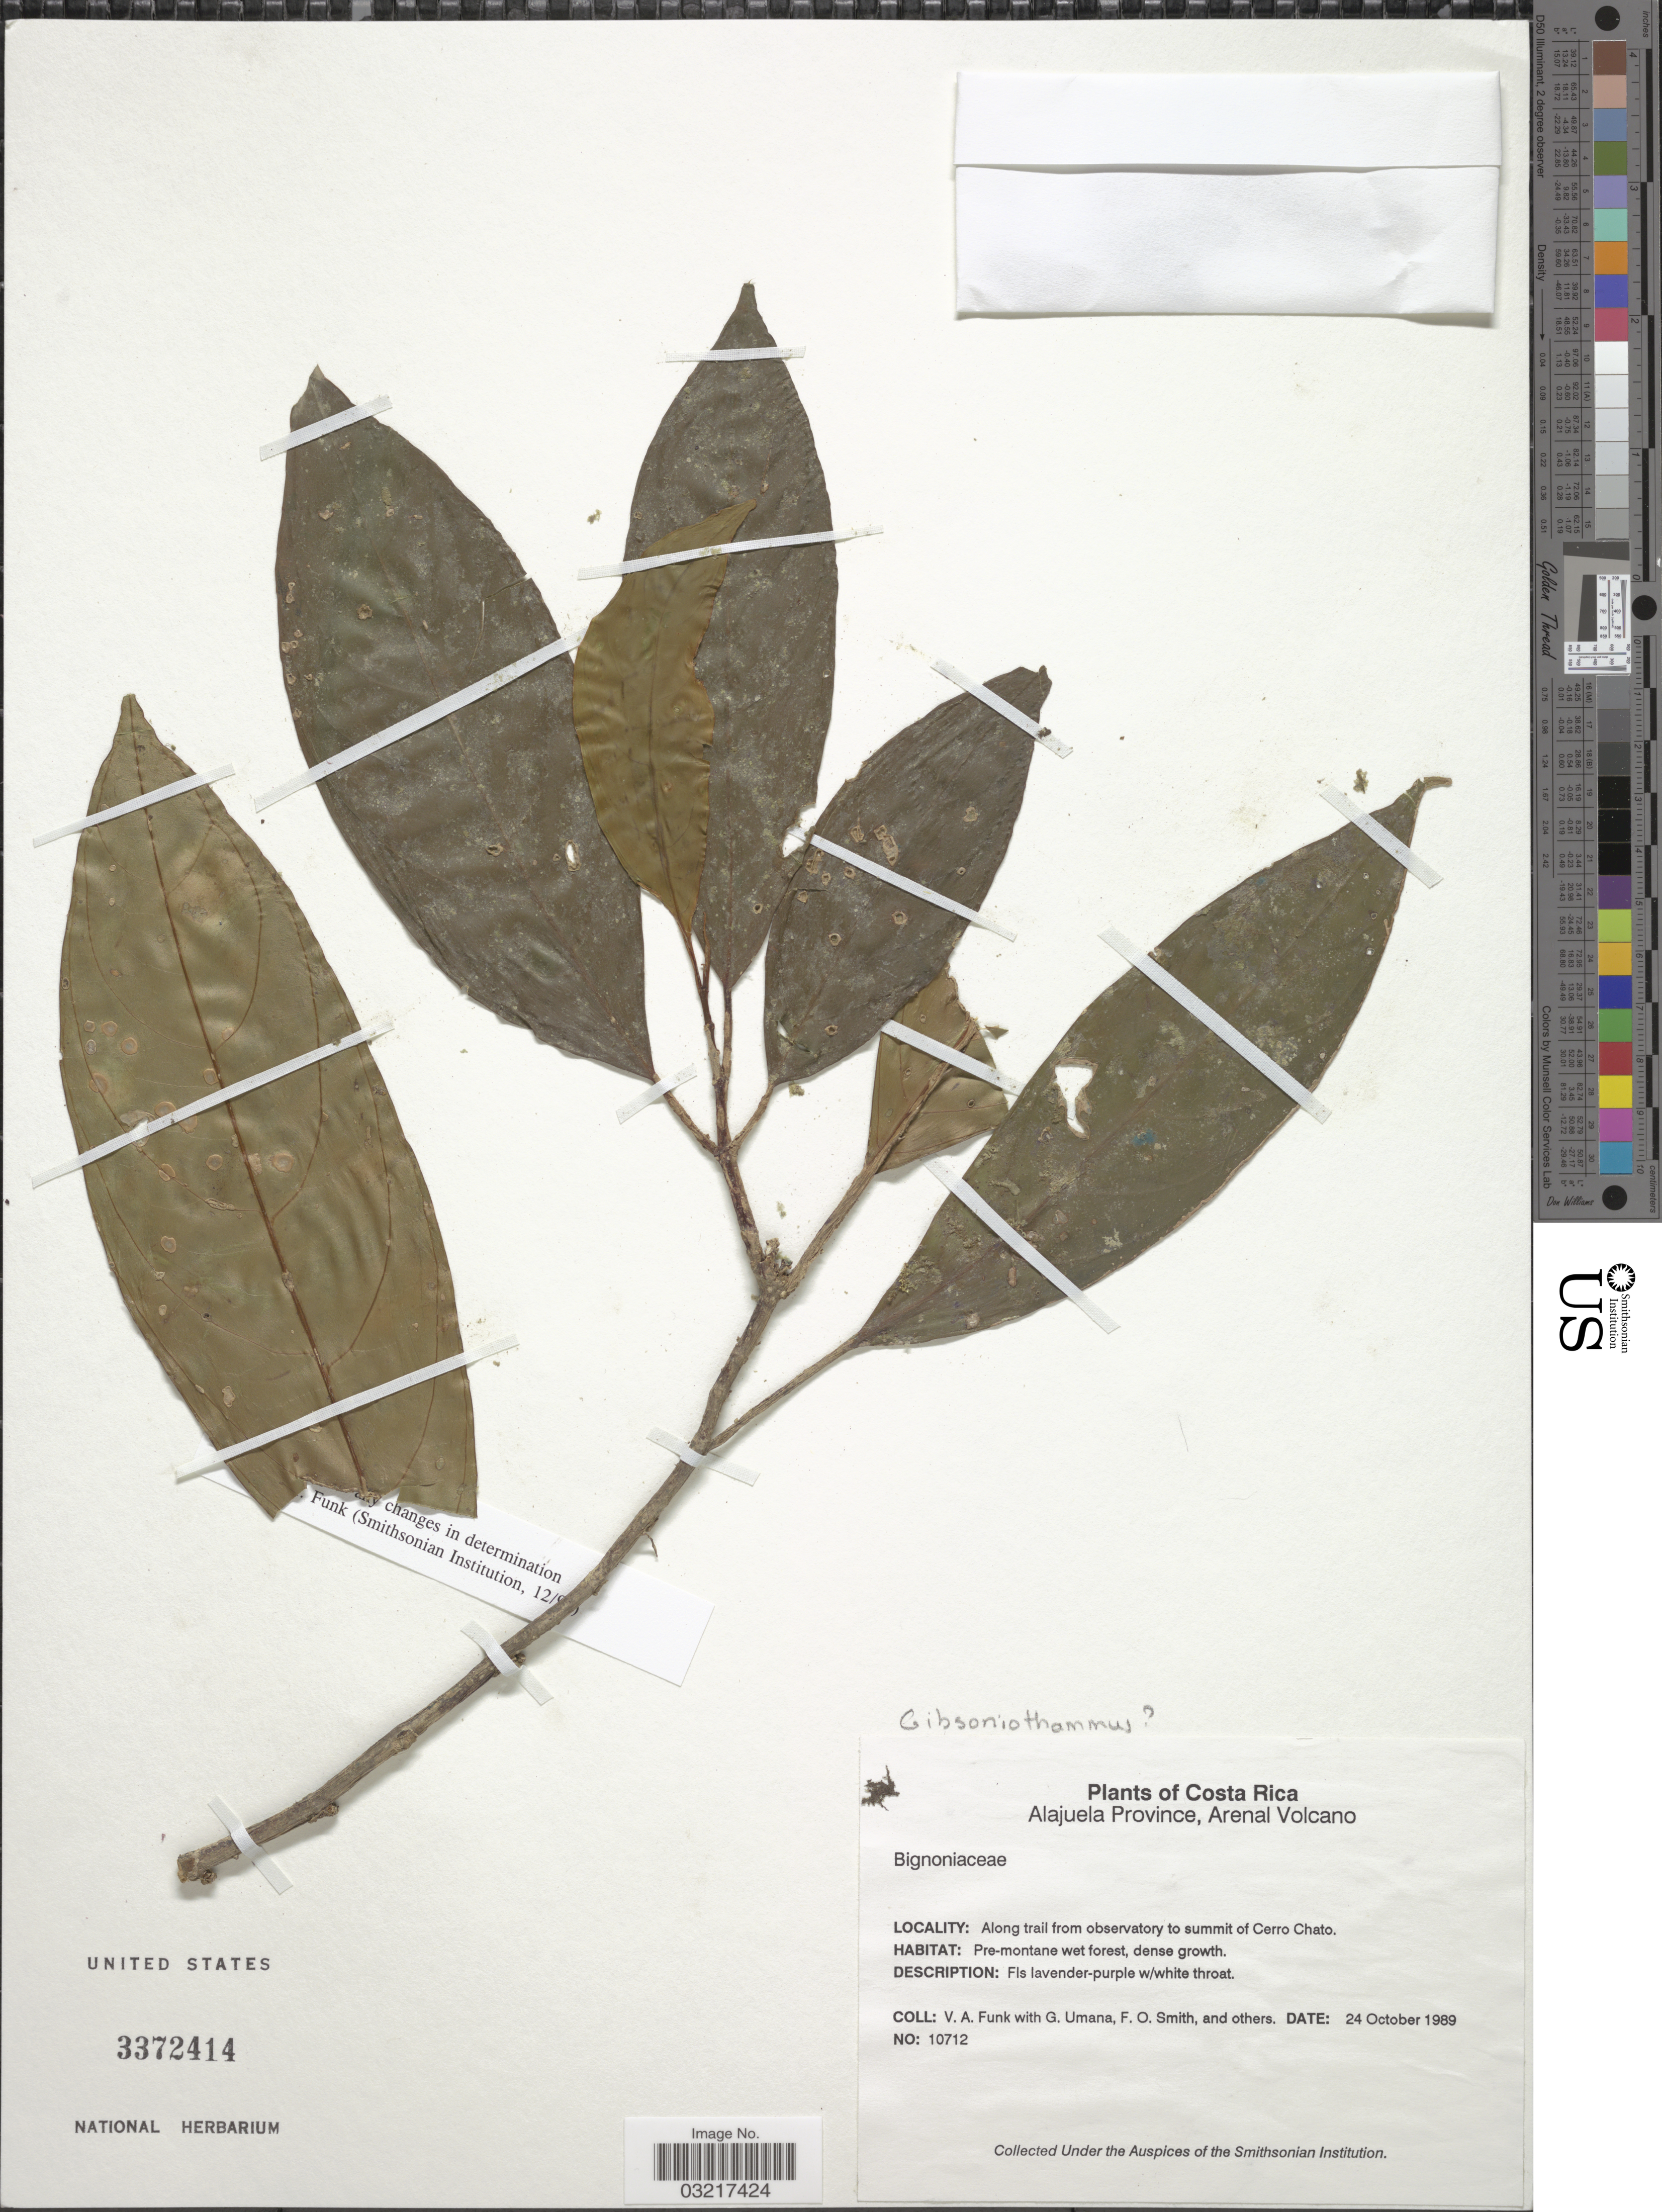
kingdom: Plantae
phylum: Tracheophyta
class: Magnoliopsida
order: Lamiales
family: Schlegeliaceae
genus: Gibsoniothamnus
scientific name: Gibsoniothamnus sp.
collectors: V. Funk, G. Umana, F. Smith & et al.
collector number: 10712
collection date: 1989-10-24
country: Costa Rica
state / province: Alajuela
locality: Arenal Volcano. Along trail from observatory to summit of Cerro Chato.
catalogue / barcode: US 3372414